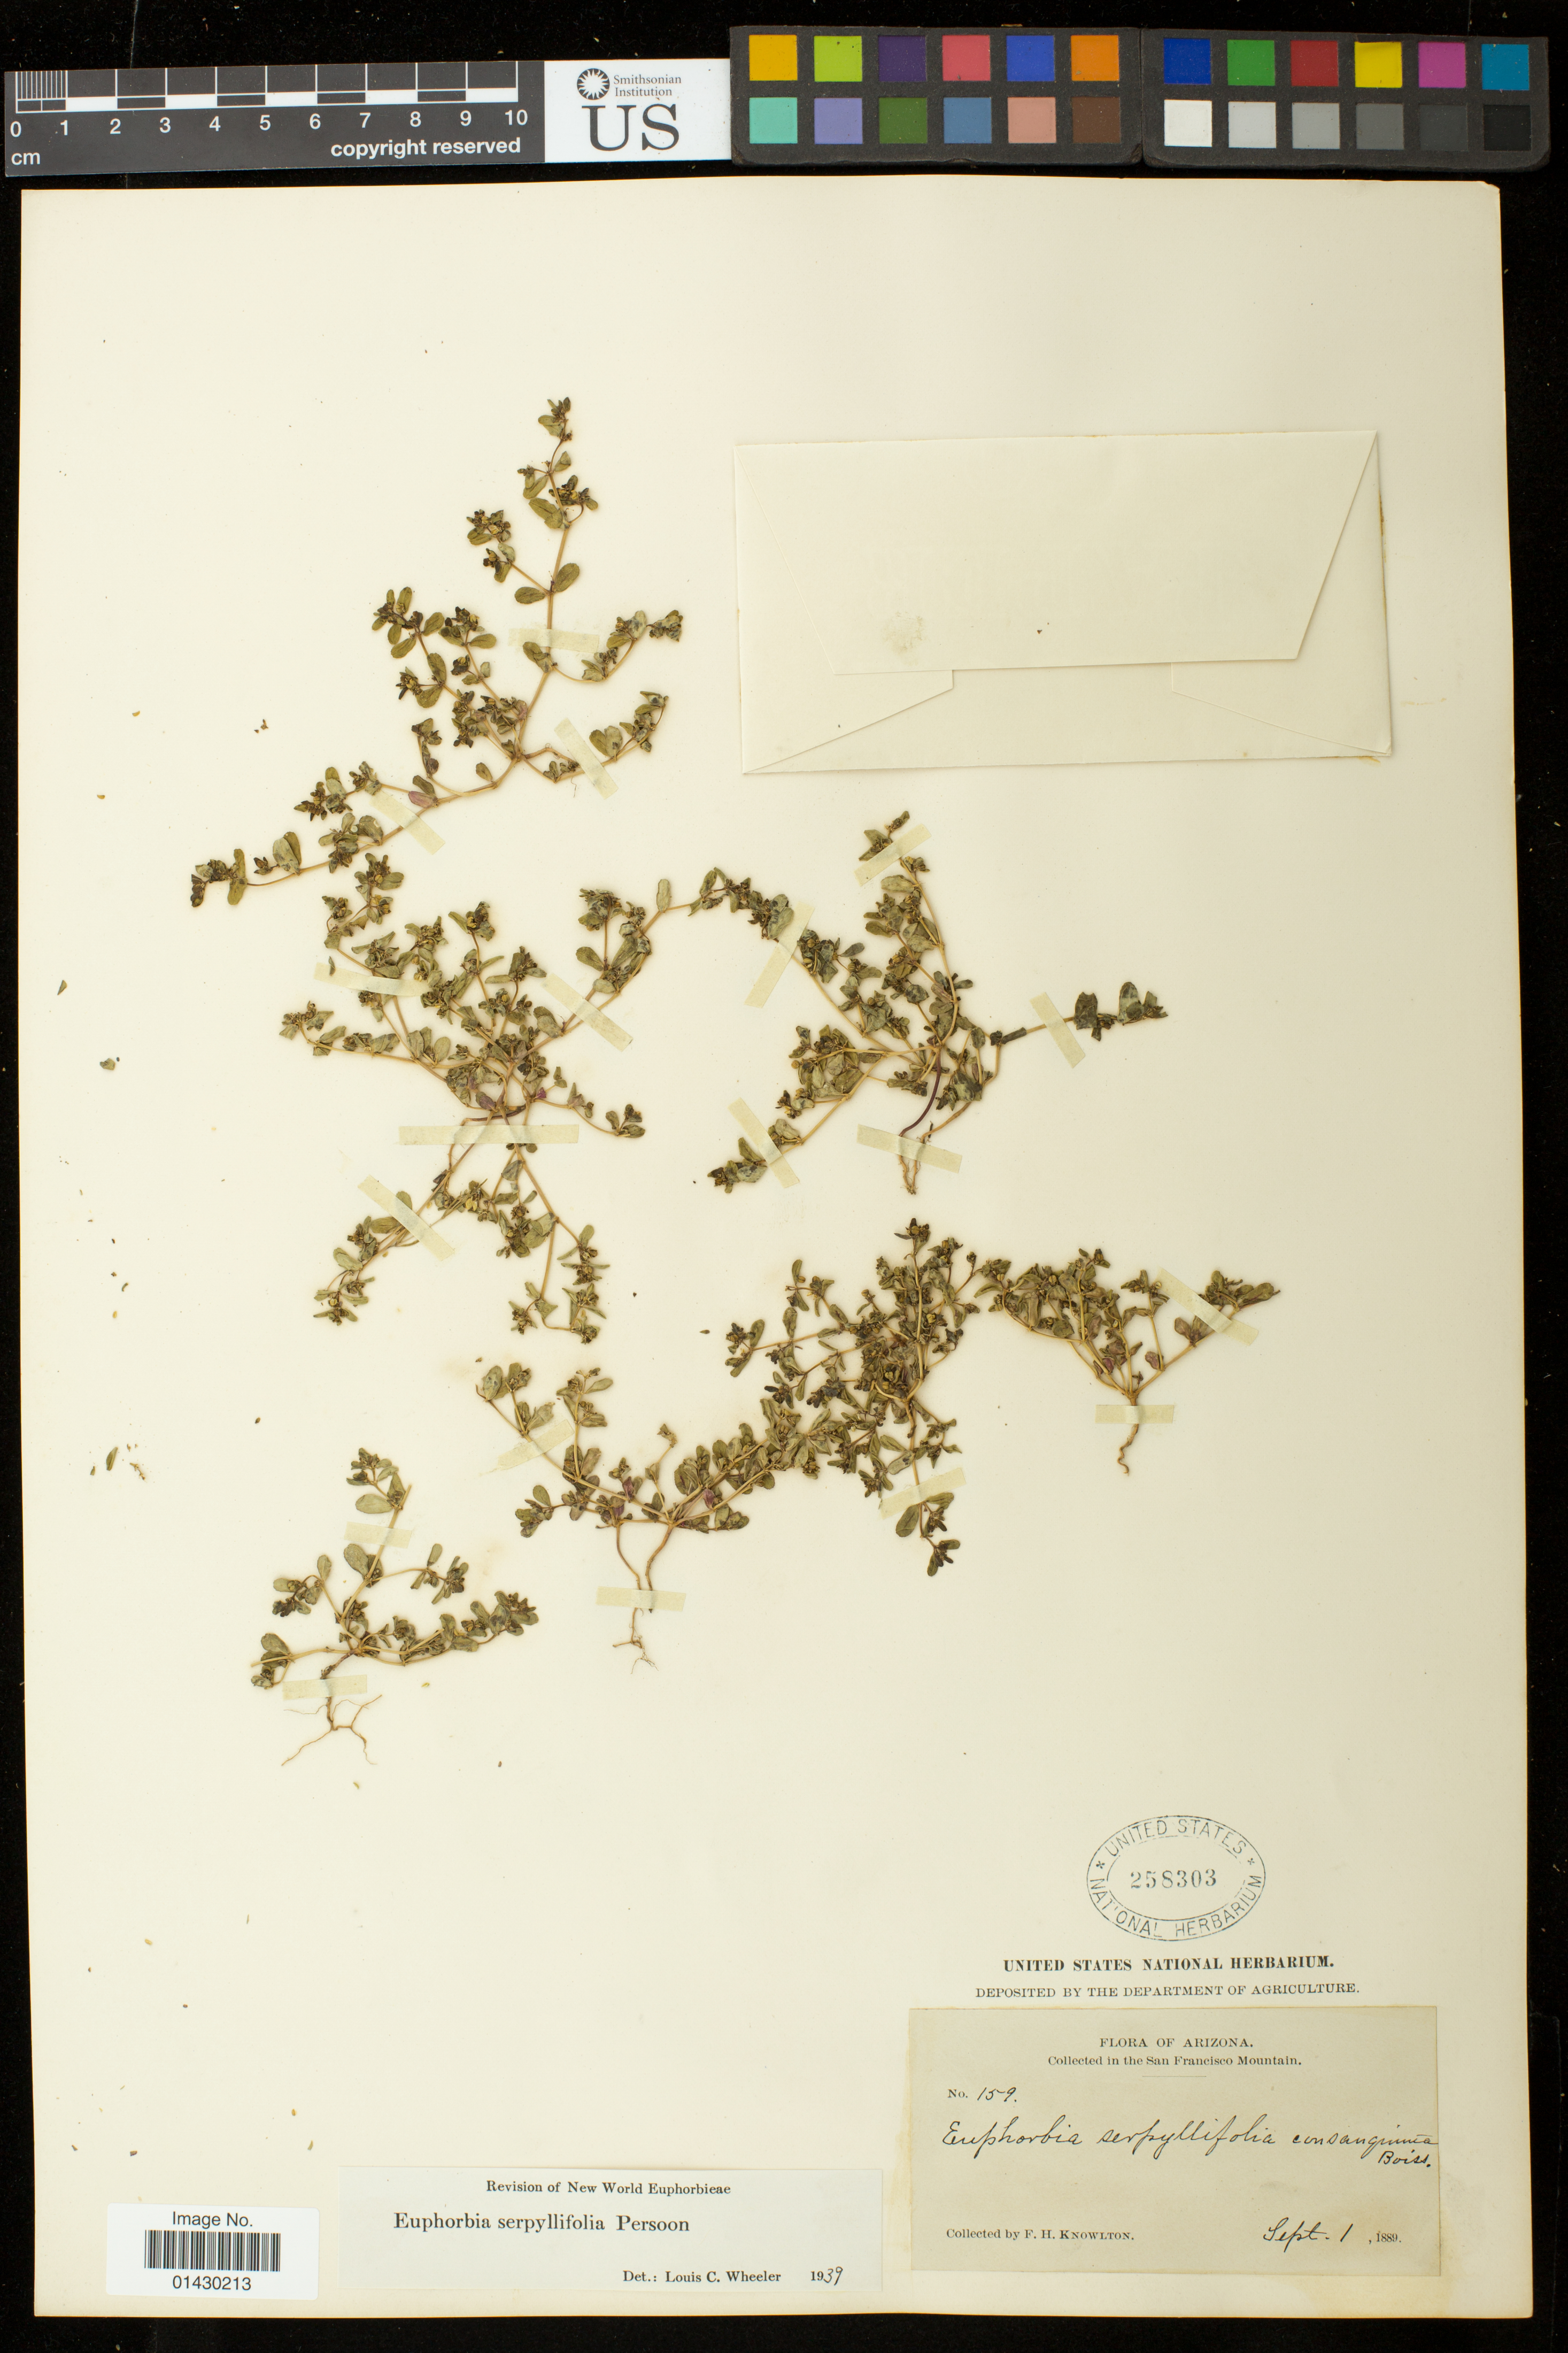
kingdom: Plantae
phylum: Tracheophyta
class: Magnoliopsida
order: Malpighiales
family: Euphorbiaceae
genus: Euphorbia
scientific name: Euphorbia serpillifolia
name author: Pers.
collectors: F. H. Knowlton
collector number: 159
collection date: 1889-09-01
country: United States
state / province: Arizona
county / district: Coconino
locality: San Francisco Mountain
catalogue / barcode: US 258303